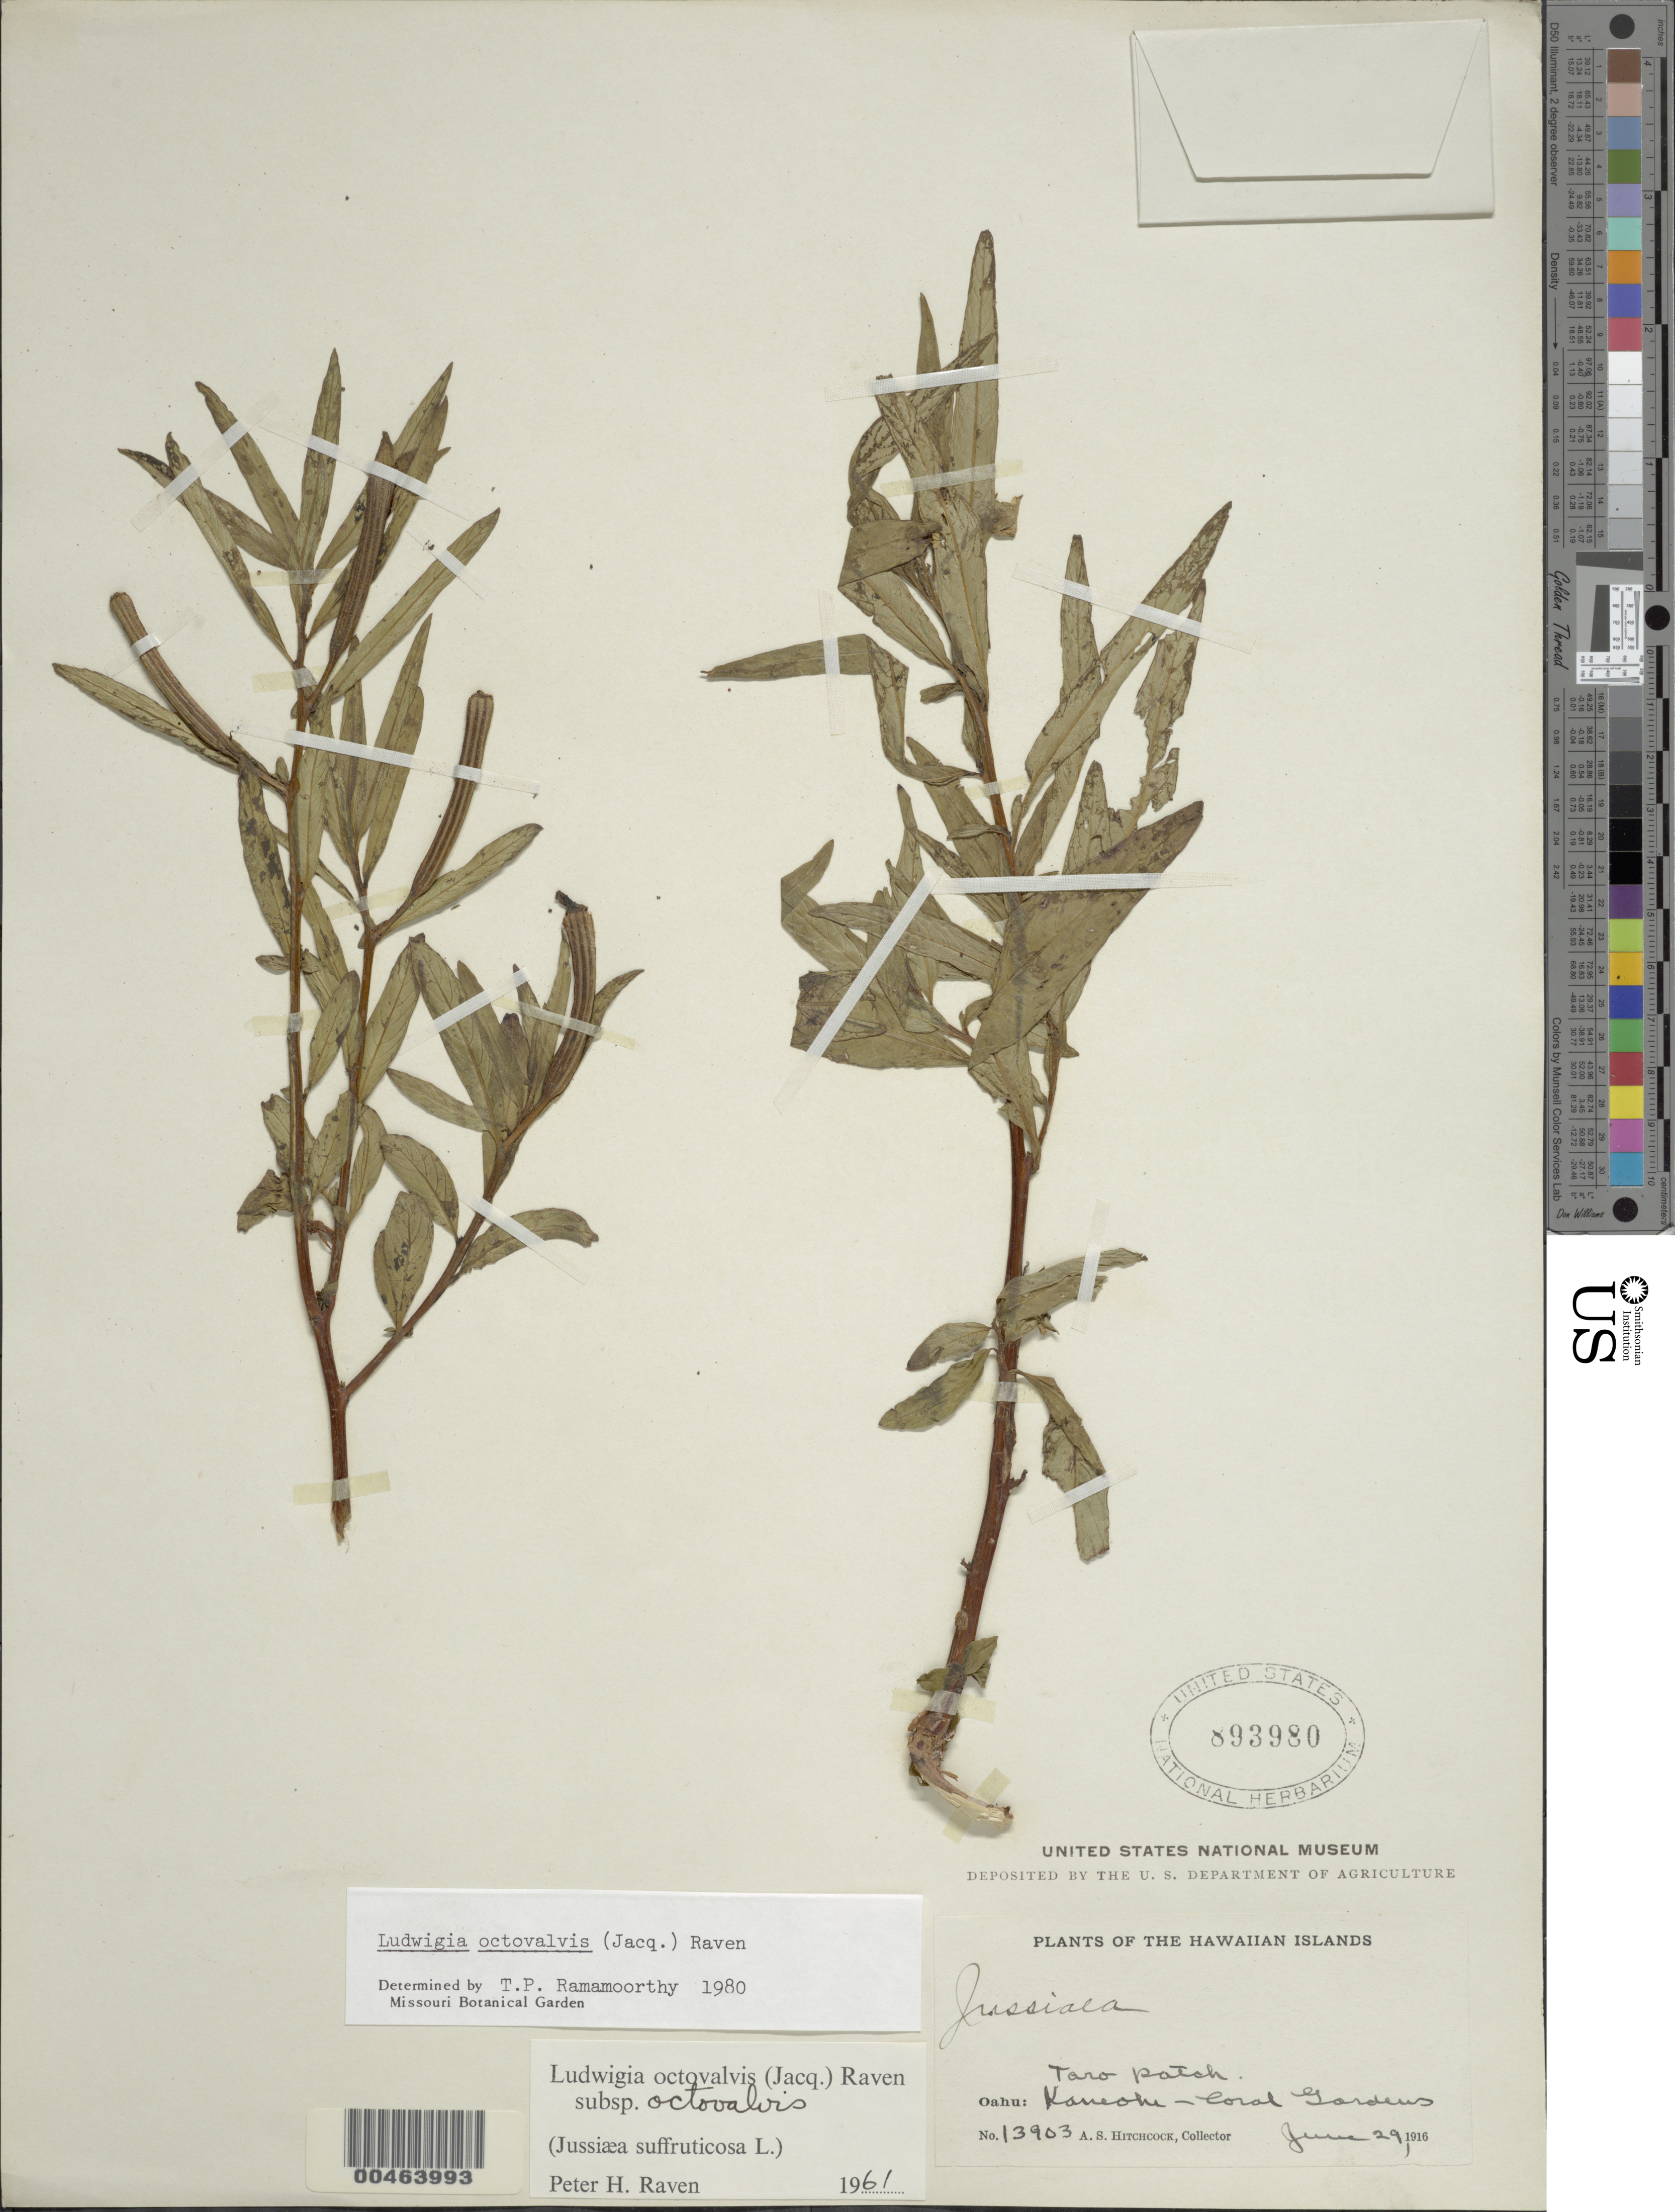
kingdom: Plantae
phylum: Tracheophyta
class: Magnoliopsida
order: Myrtales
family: Onagraceae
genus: Ludwigia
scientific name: Ludwigia octovalvis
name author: (Jacq.) P.H. Raven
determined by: Ramamoorthy, T. P.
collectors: A. S. Hitchcock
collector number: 13903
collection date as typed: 29 Jun 1916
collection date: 1916-06-29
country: United States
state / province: Hawaii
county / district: Honolulu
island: Oahu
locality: Kaneohe - Coral Gardens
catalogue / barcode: US 893980